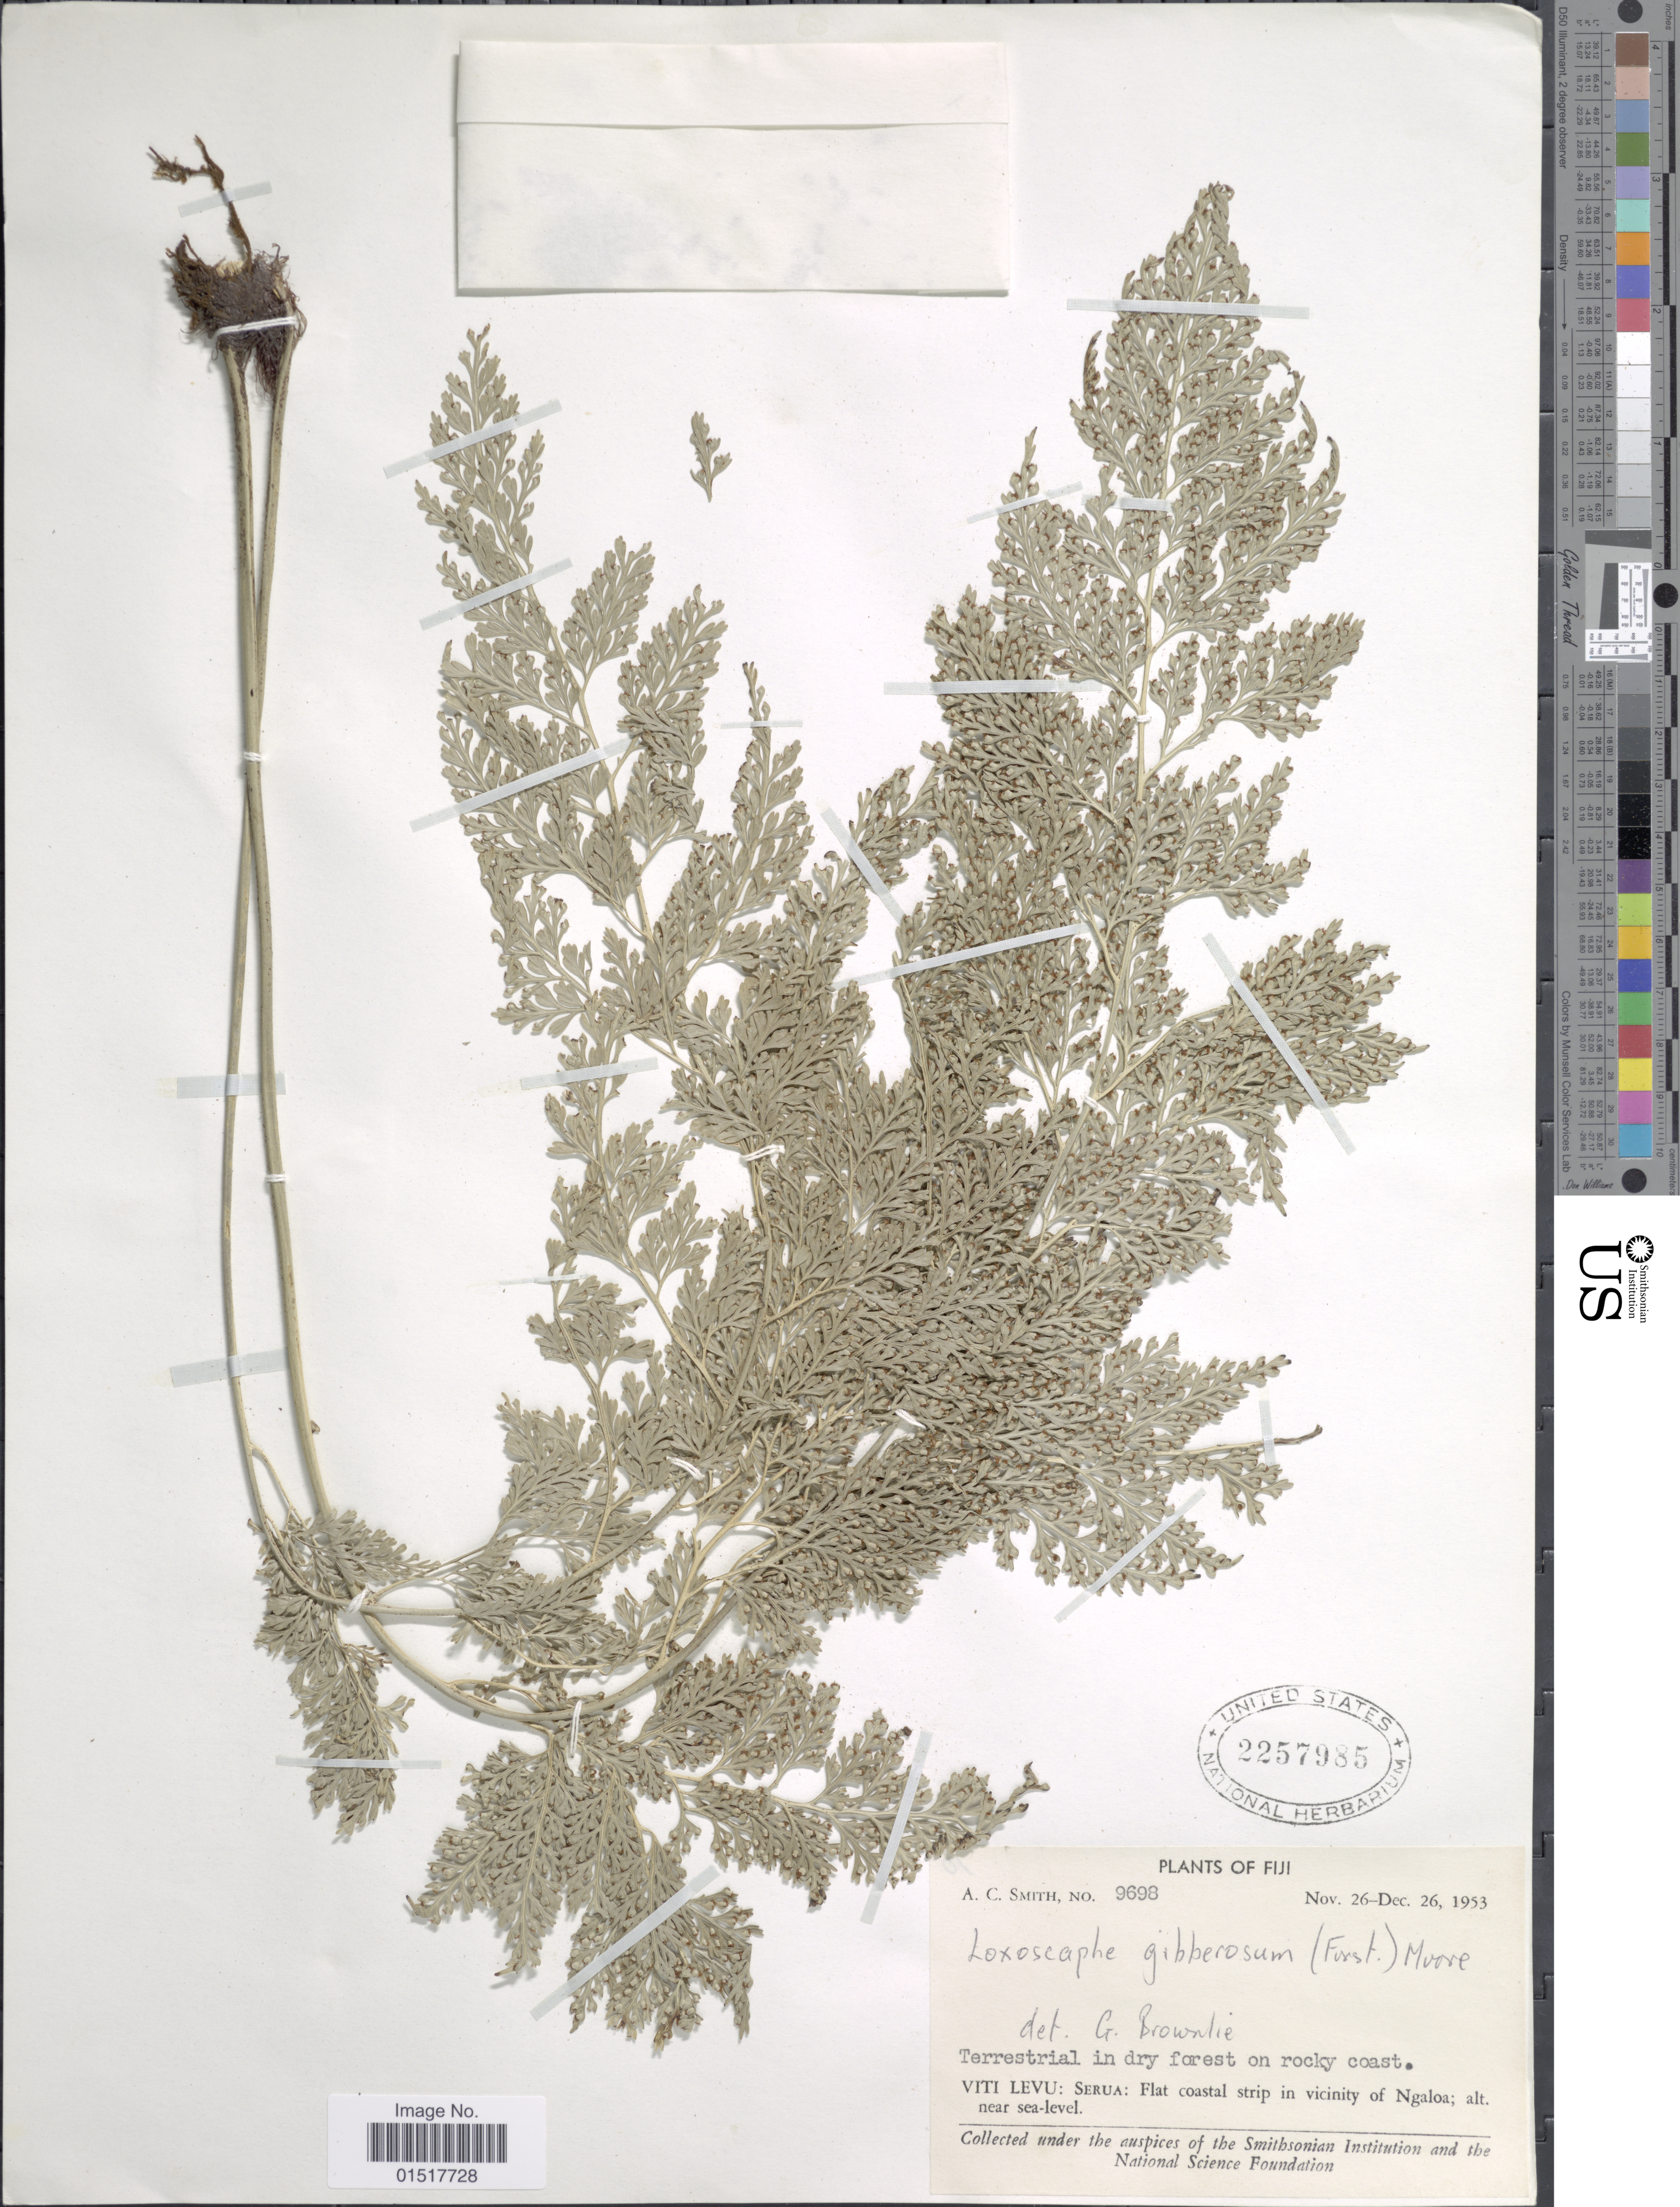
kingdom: Plantae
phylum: Tracheophyta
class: Polypodiopsida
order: Polypodiales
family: Aspleniaceae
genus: Asplenium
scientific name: Asplenium gibberosum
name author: (G. Forst.) Mett.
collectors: A. C. Smith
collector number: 9698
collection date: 1953-11-26/1953-12-26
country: Fiji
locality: Viti Levu: Serua: Flat coastal strip in vicinity of Ngaloa.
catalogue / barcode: US 2257985